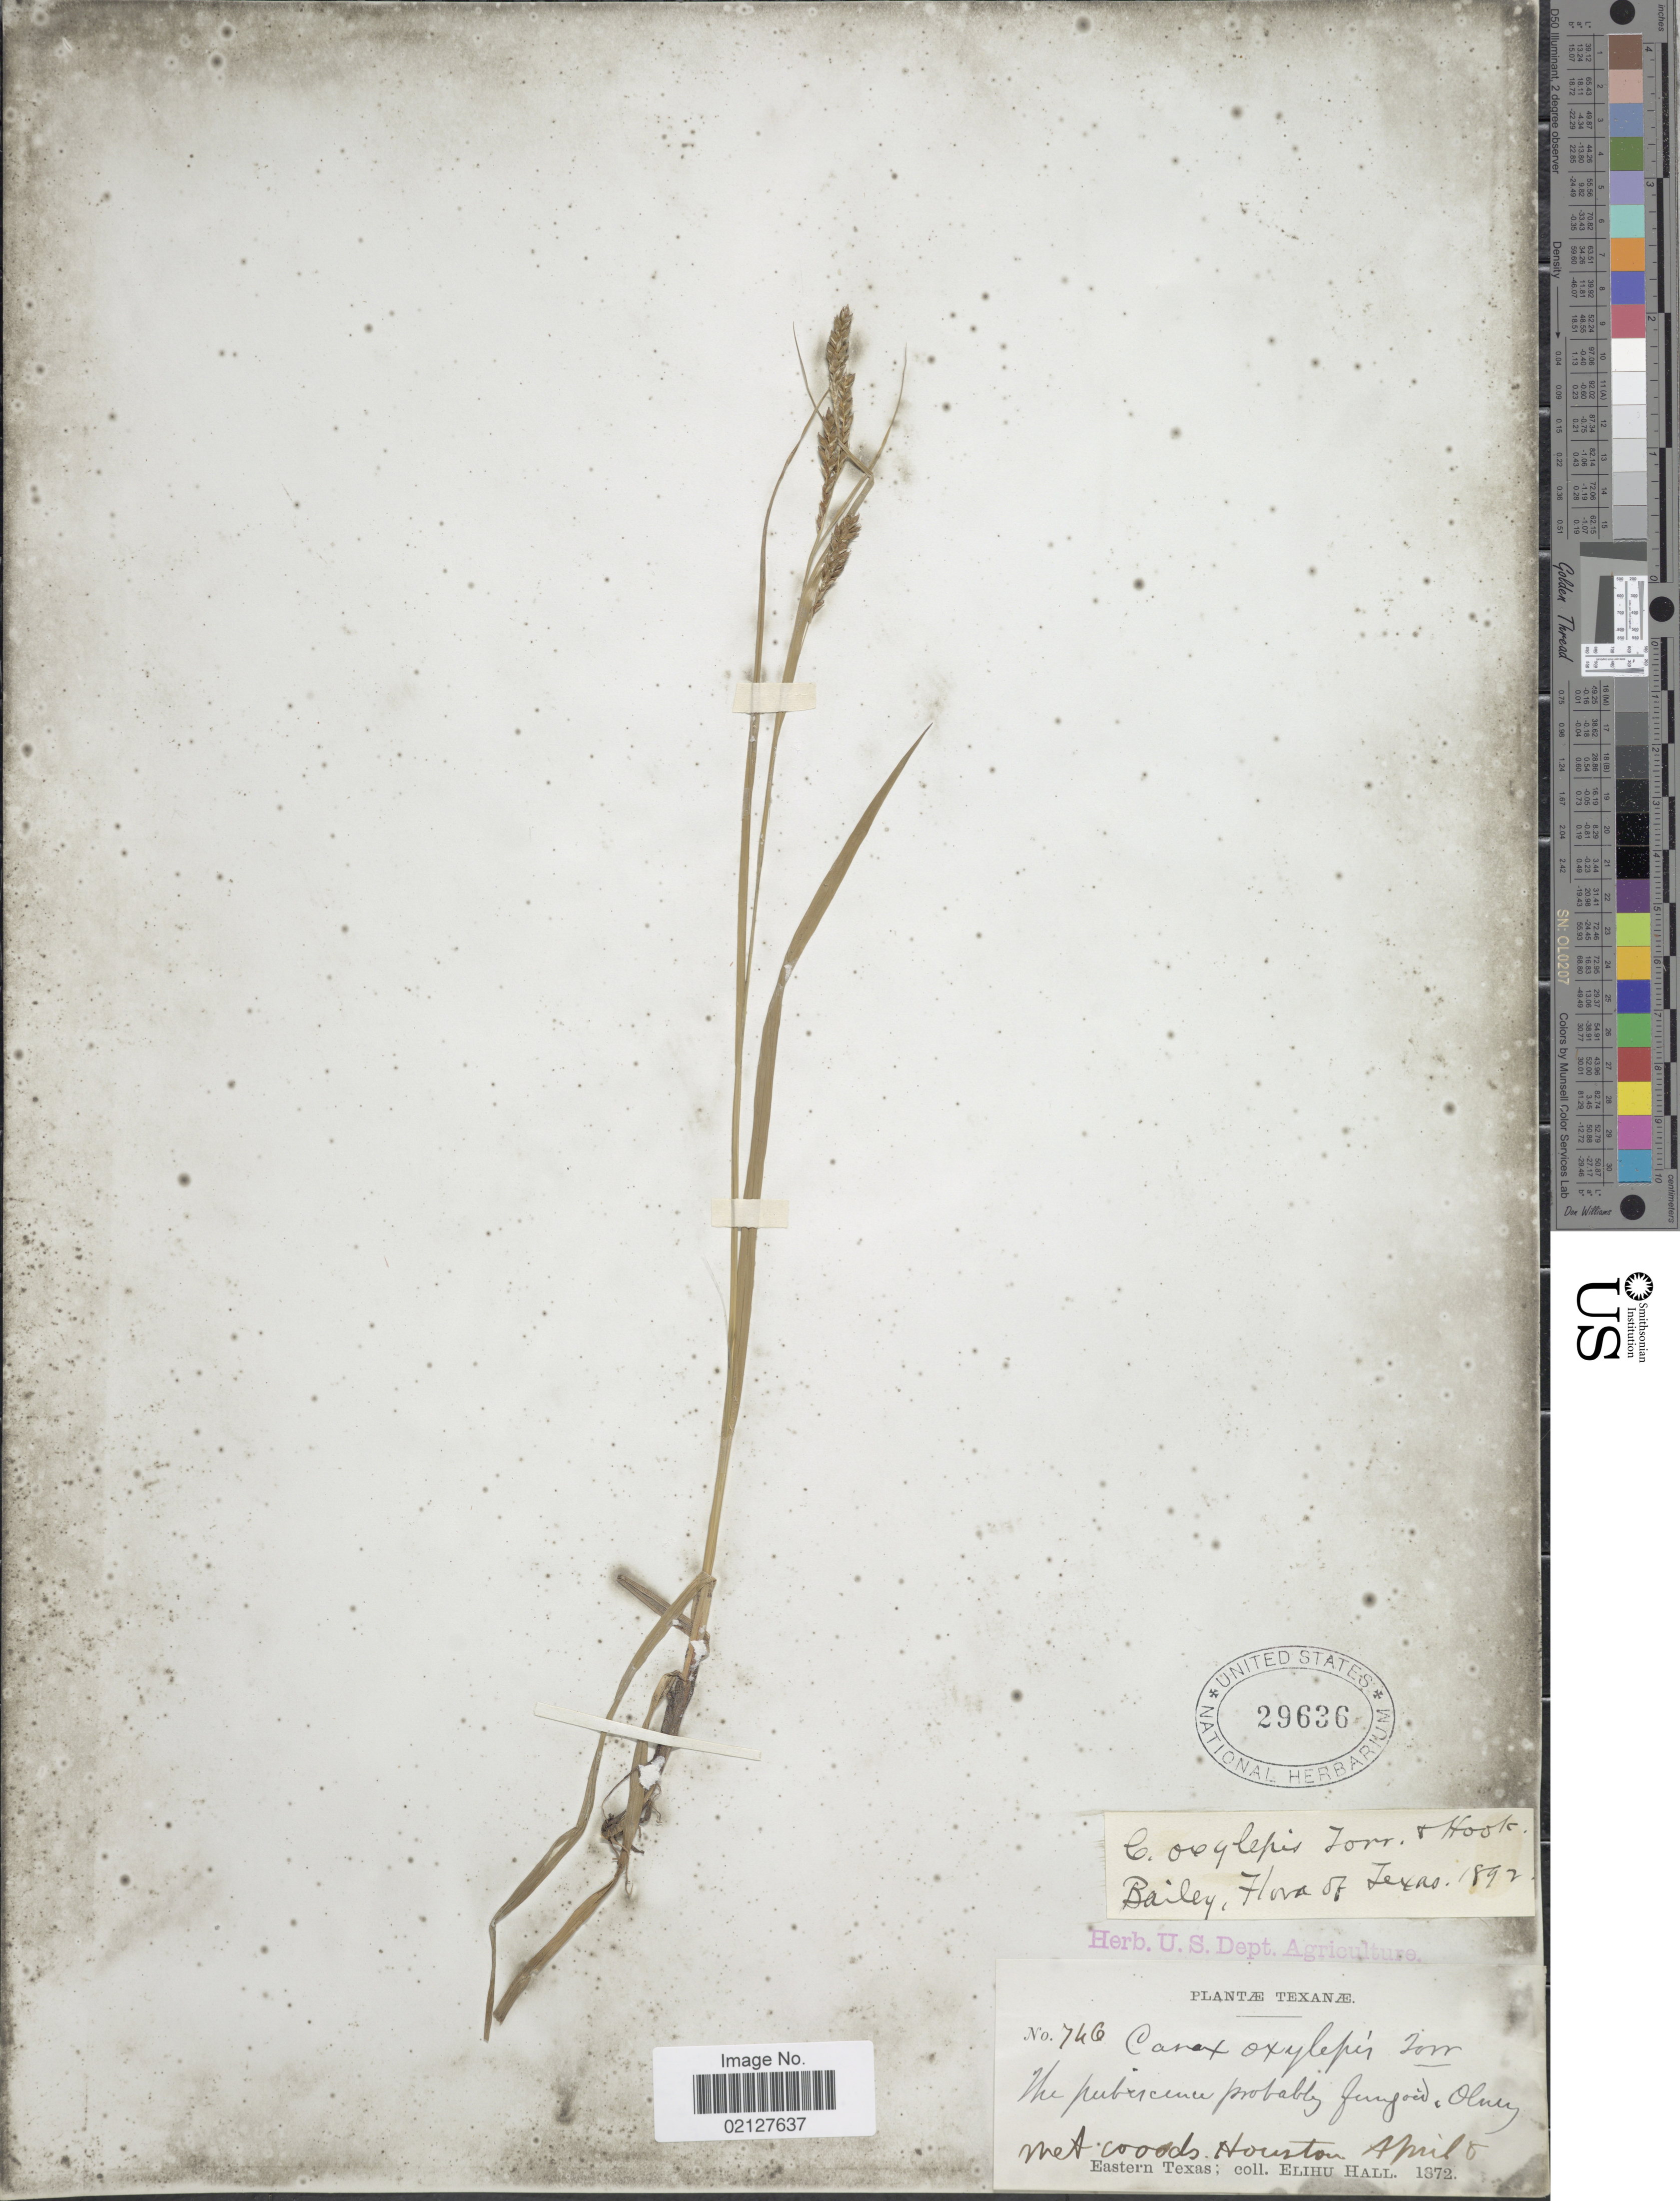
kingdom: Plantae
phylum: Tracheophyta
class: Liliopsida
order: Poales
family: Cyperaceae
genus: Carex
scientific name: Carex oxylepis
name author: Torr. & Hook.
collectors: E. Hall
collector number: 746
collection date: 1872-04-08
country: United States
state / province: Texas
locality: Houston. Eastern Texas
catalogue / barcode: US 29636